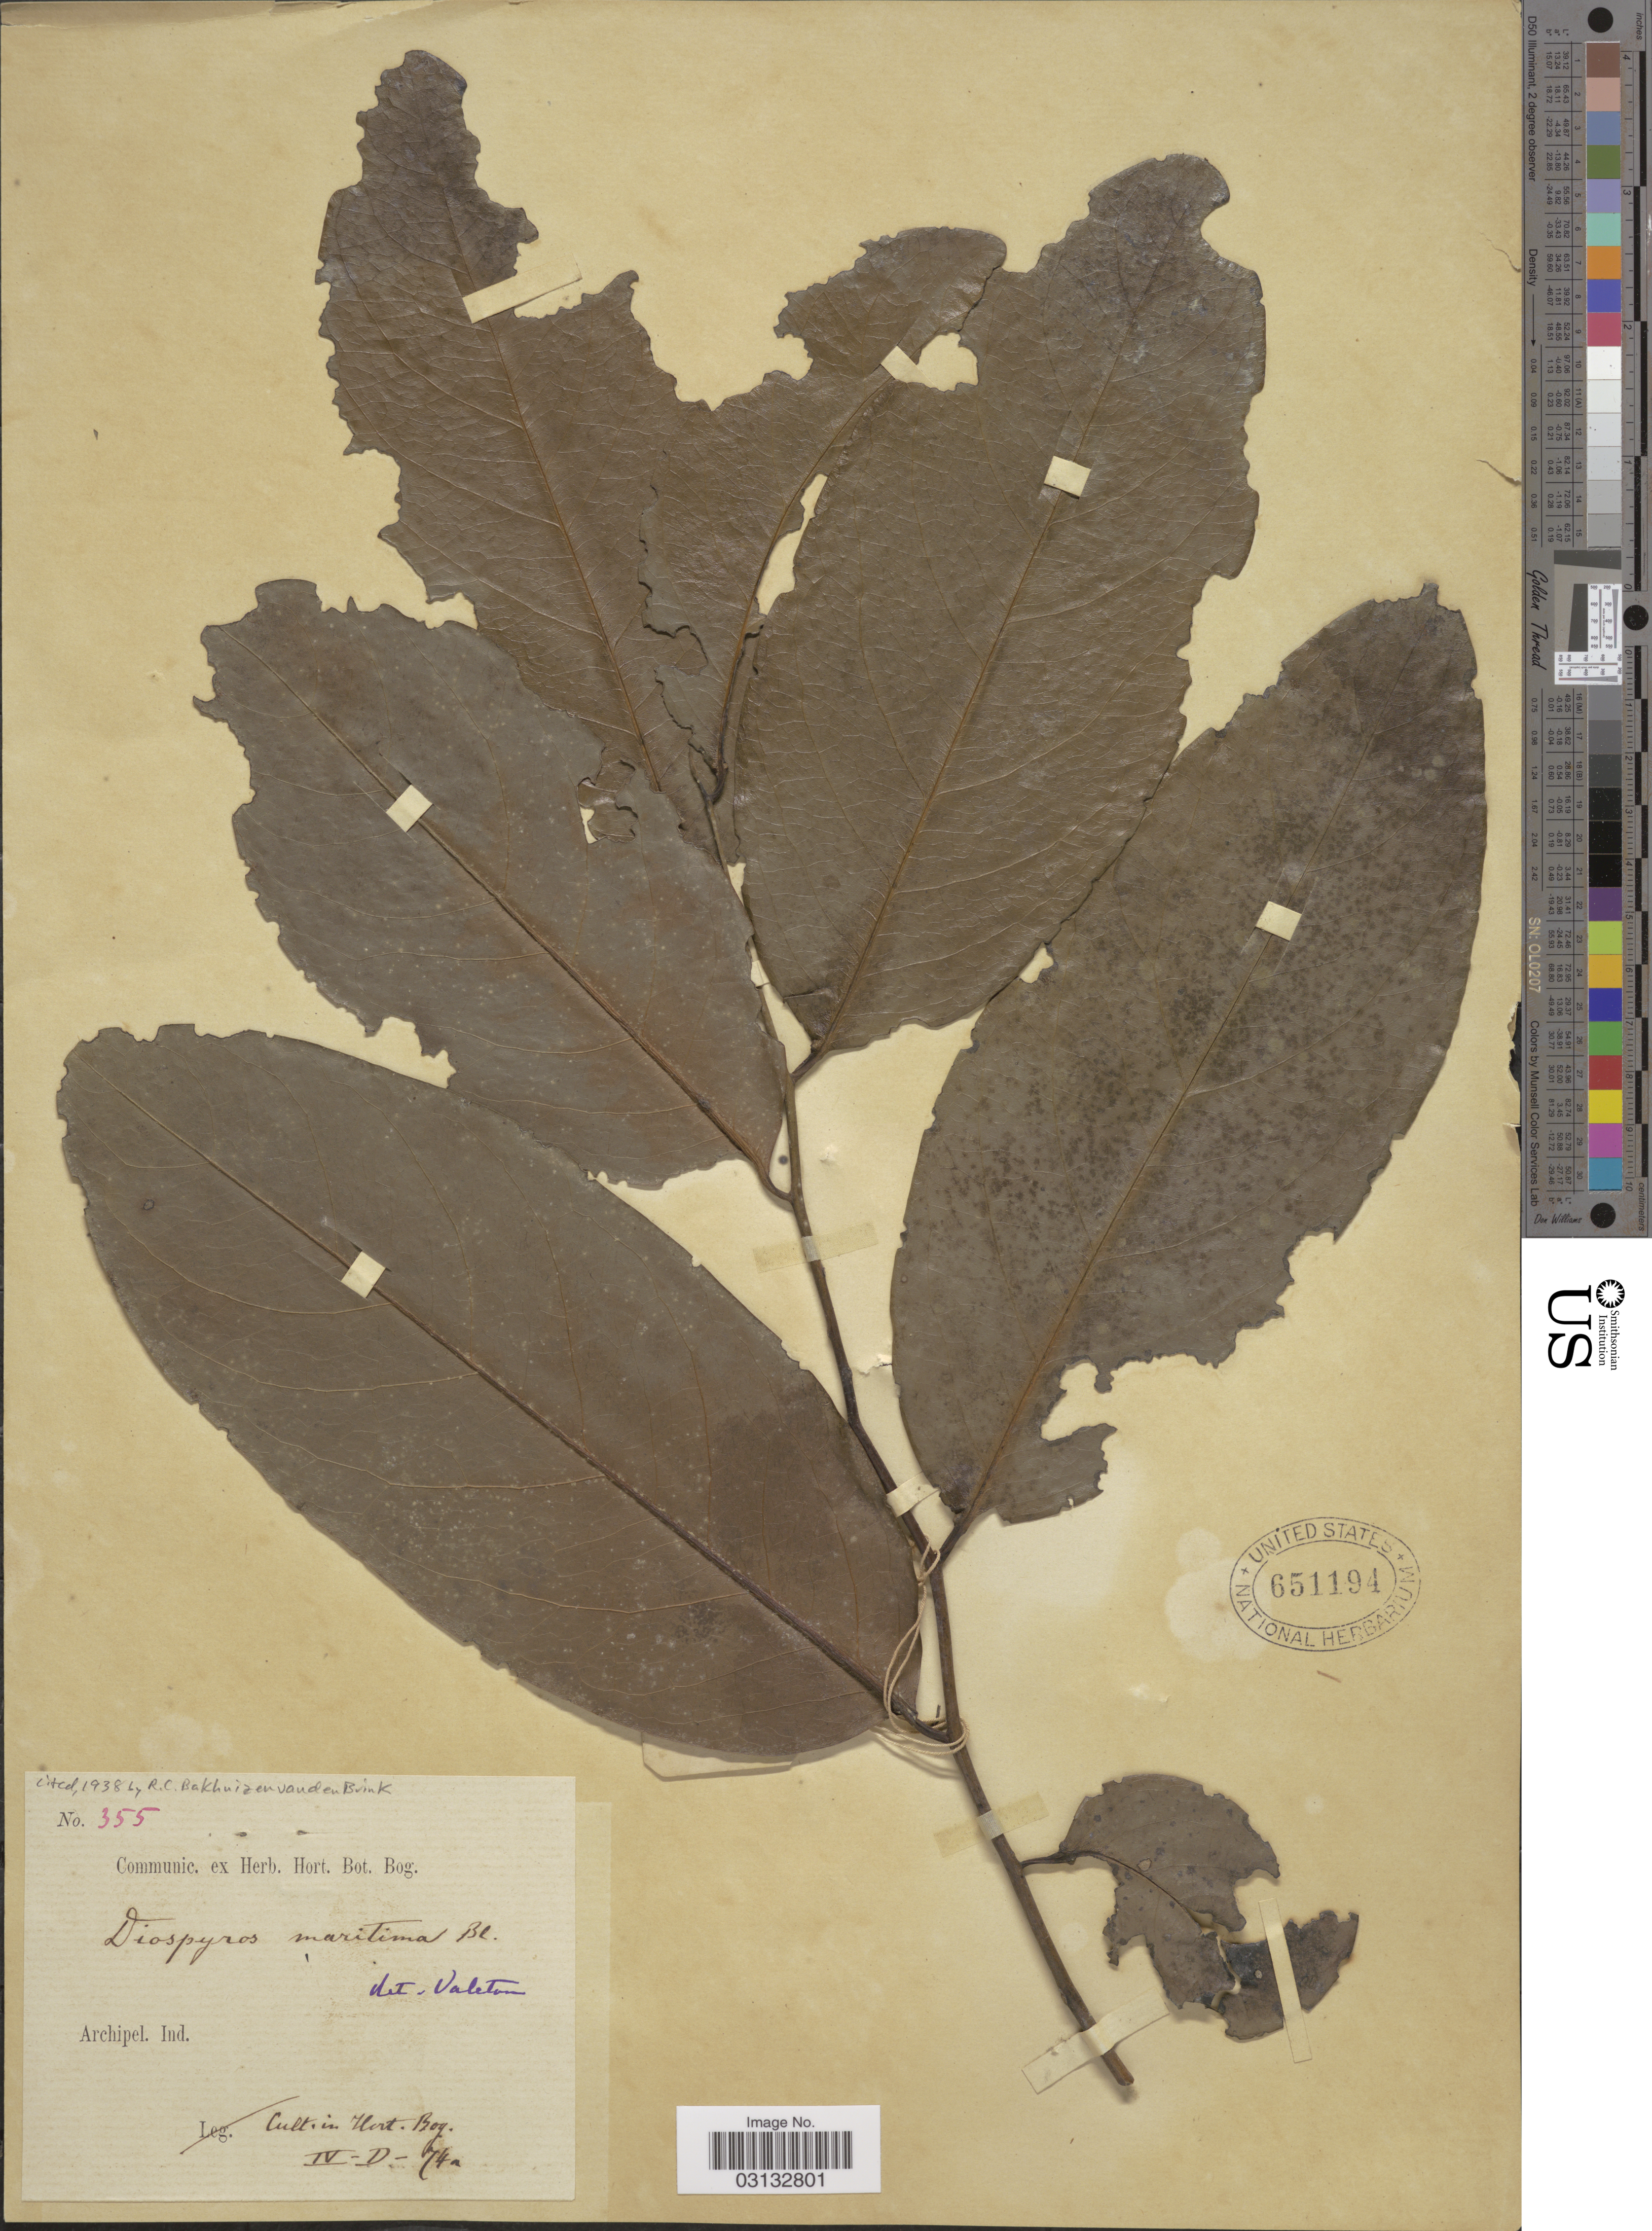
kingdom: Plantae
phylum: Tracheophyta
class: Magnoliopsida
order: Ericales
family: Ebenaceae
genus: Diospyros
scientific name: Diospyros maritima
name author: Blume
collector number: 355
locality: Archipel. Ind. Cult. in Hort. Bog. IV-D-74a.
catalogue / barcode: US 651194